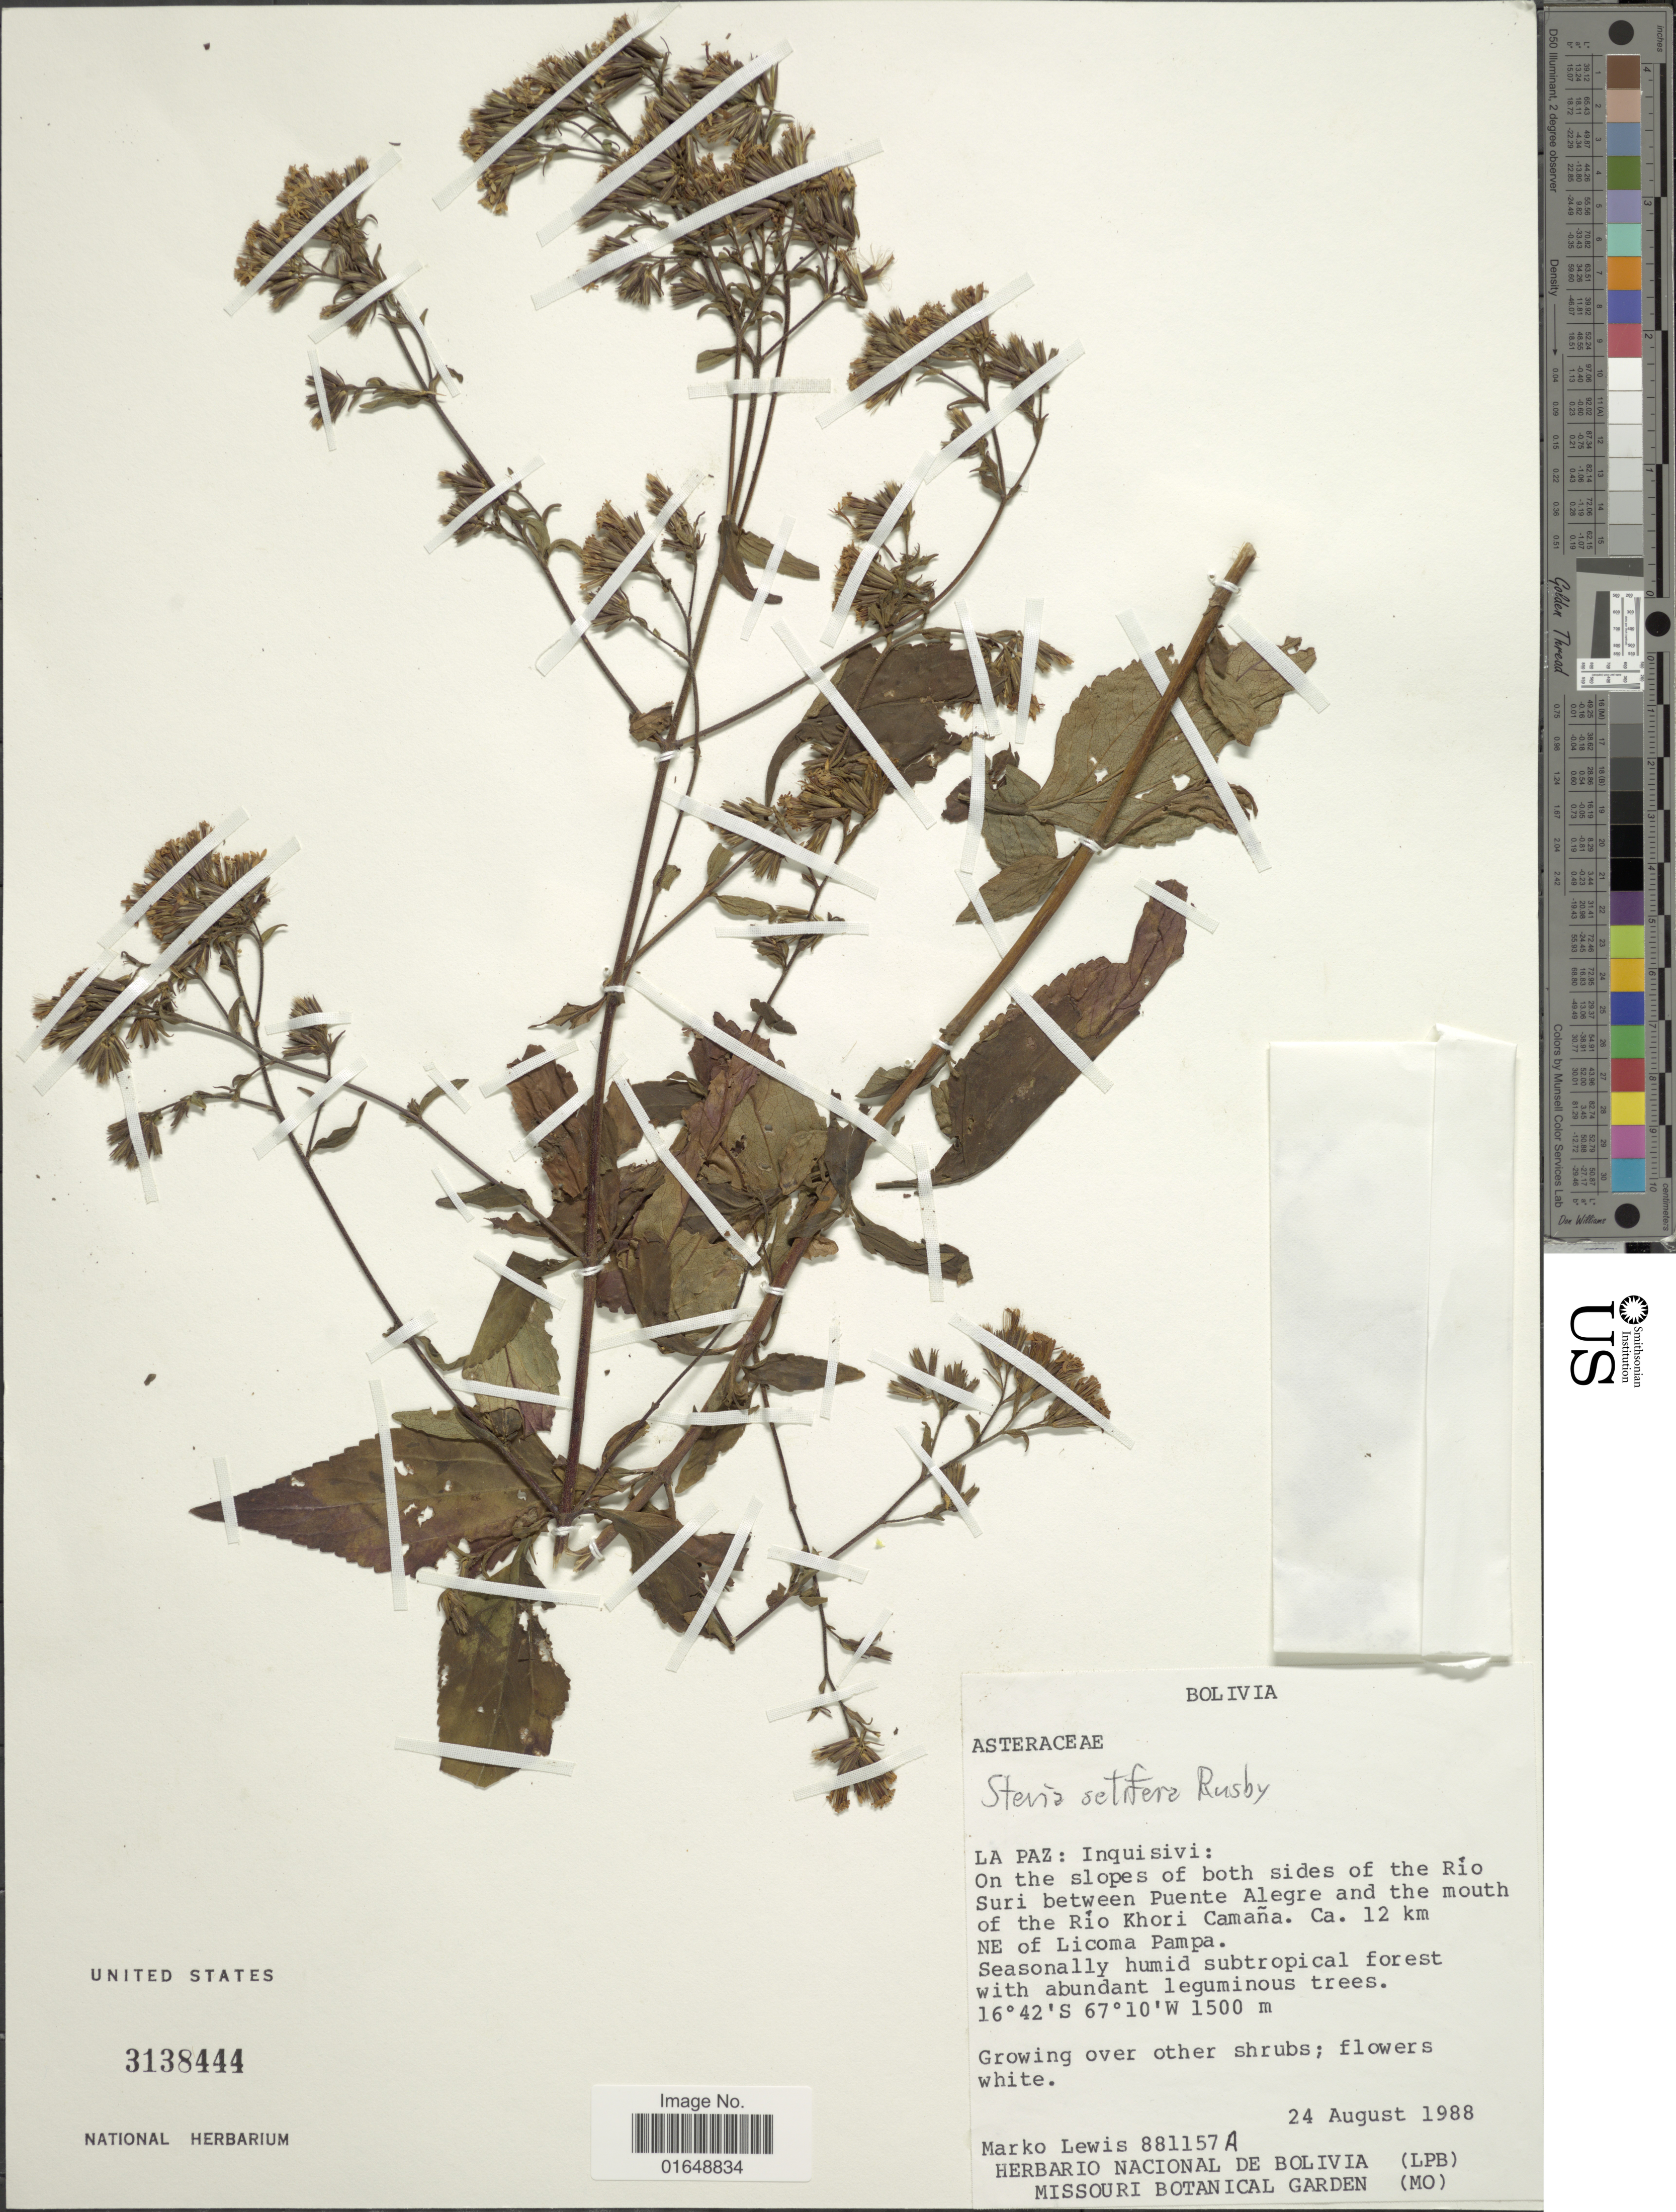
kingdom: Plantae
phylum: Tracheophyta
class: Magnoliopsida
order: Asterales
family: Asteraceae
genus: Stevia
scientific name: Stevia setifera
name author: Rusby ex B.L. Rob.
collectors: M. A. Lewis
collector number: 881157A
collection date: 1988-08-24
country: Bolivia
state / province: La Paz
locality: La Paz: Inquisivi: On the slopes of both sides of the Rio Suri between Puente Alegre and the mouth of the Rio Khori Camaña. Ca 12 km NE of Licoma Pampa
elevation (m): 1500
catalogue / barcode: US 3138444